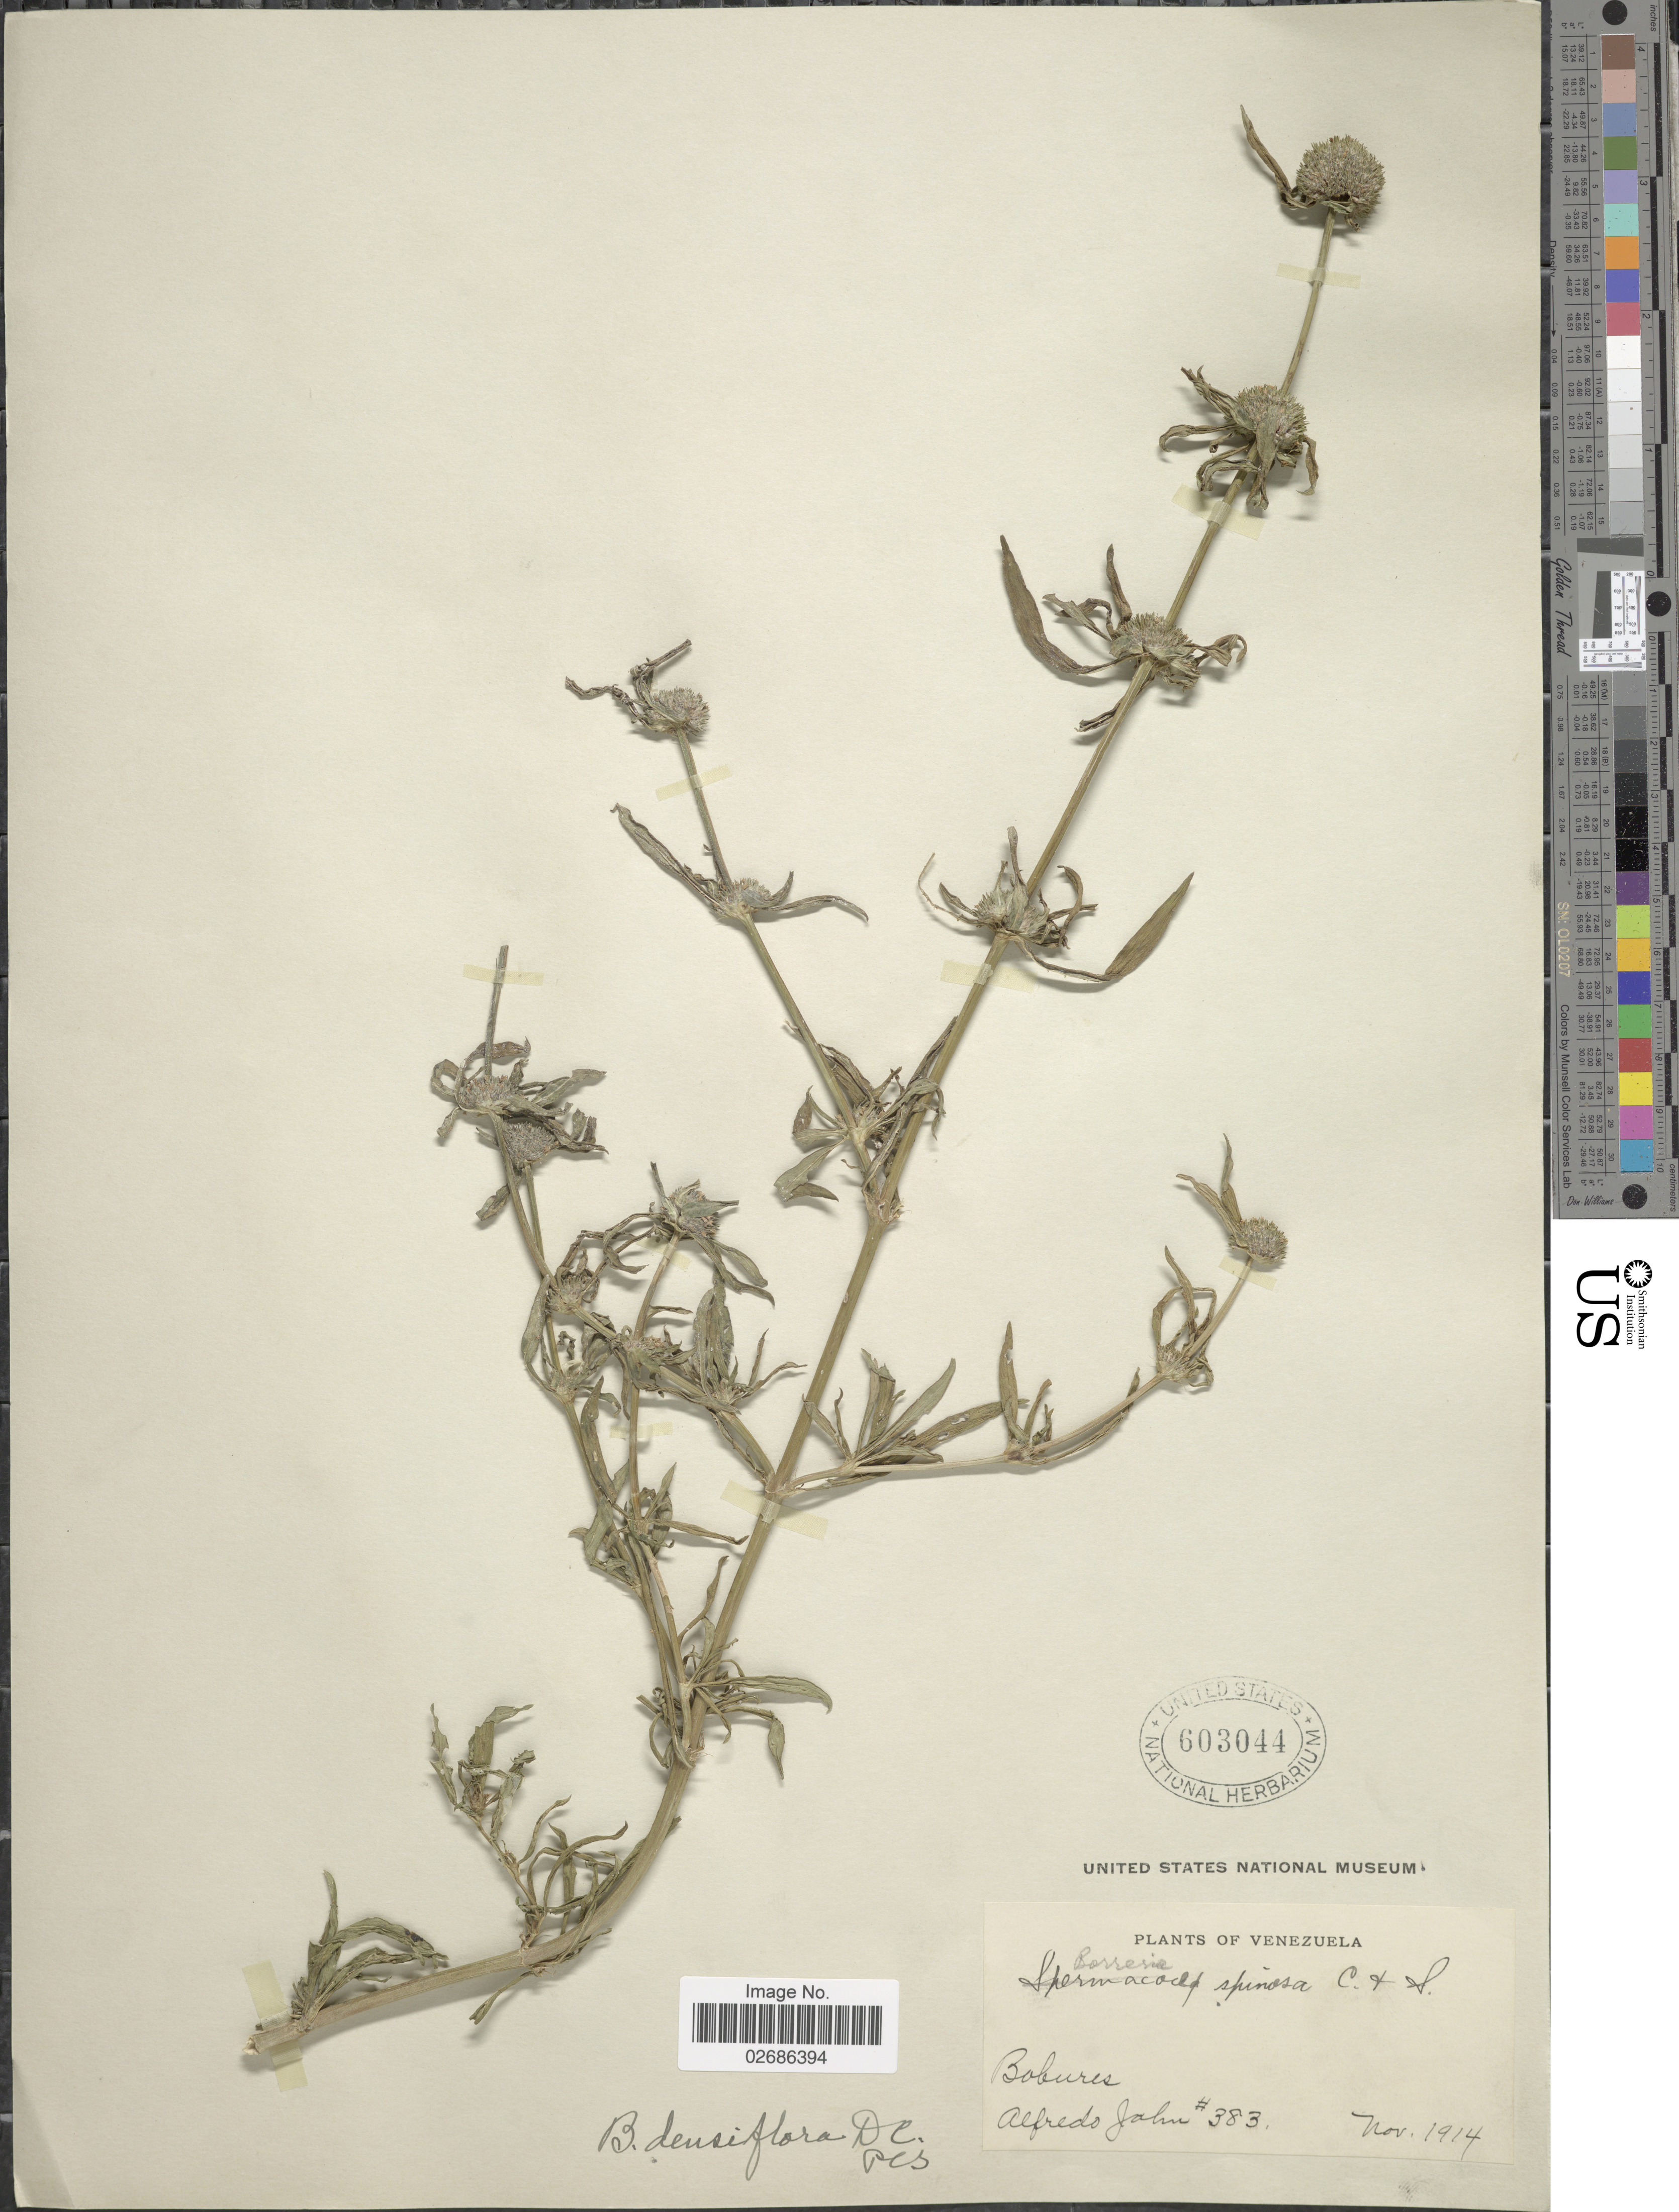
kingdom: Plantae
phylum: Tracheophyta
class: Magnoliopsida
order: Gentianales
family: Rubiaceae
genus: Borreria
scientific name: Borreria densiflora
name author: DC.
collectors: A. Jahn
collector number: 383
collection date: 1914-11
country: Venezuela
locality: Bobures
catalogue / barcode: US 603044